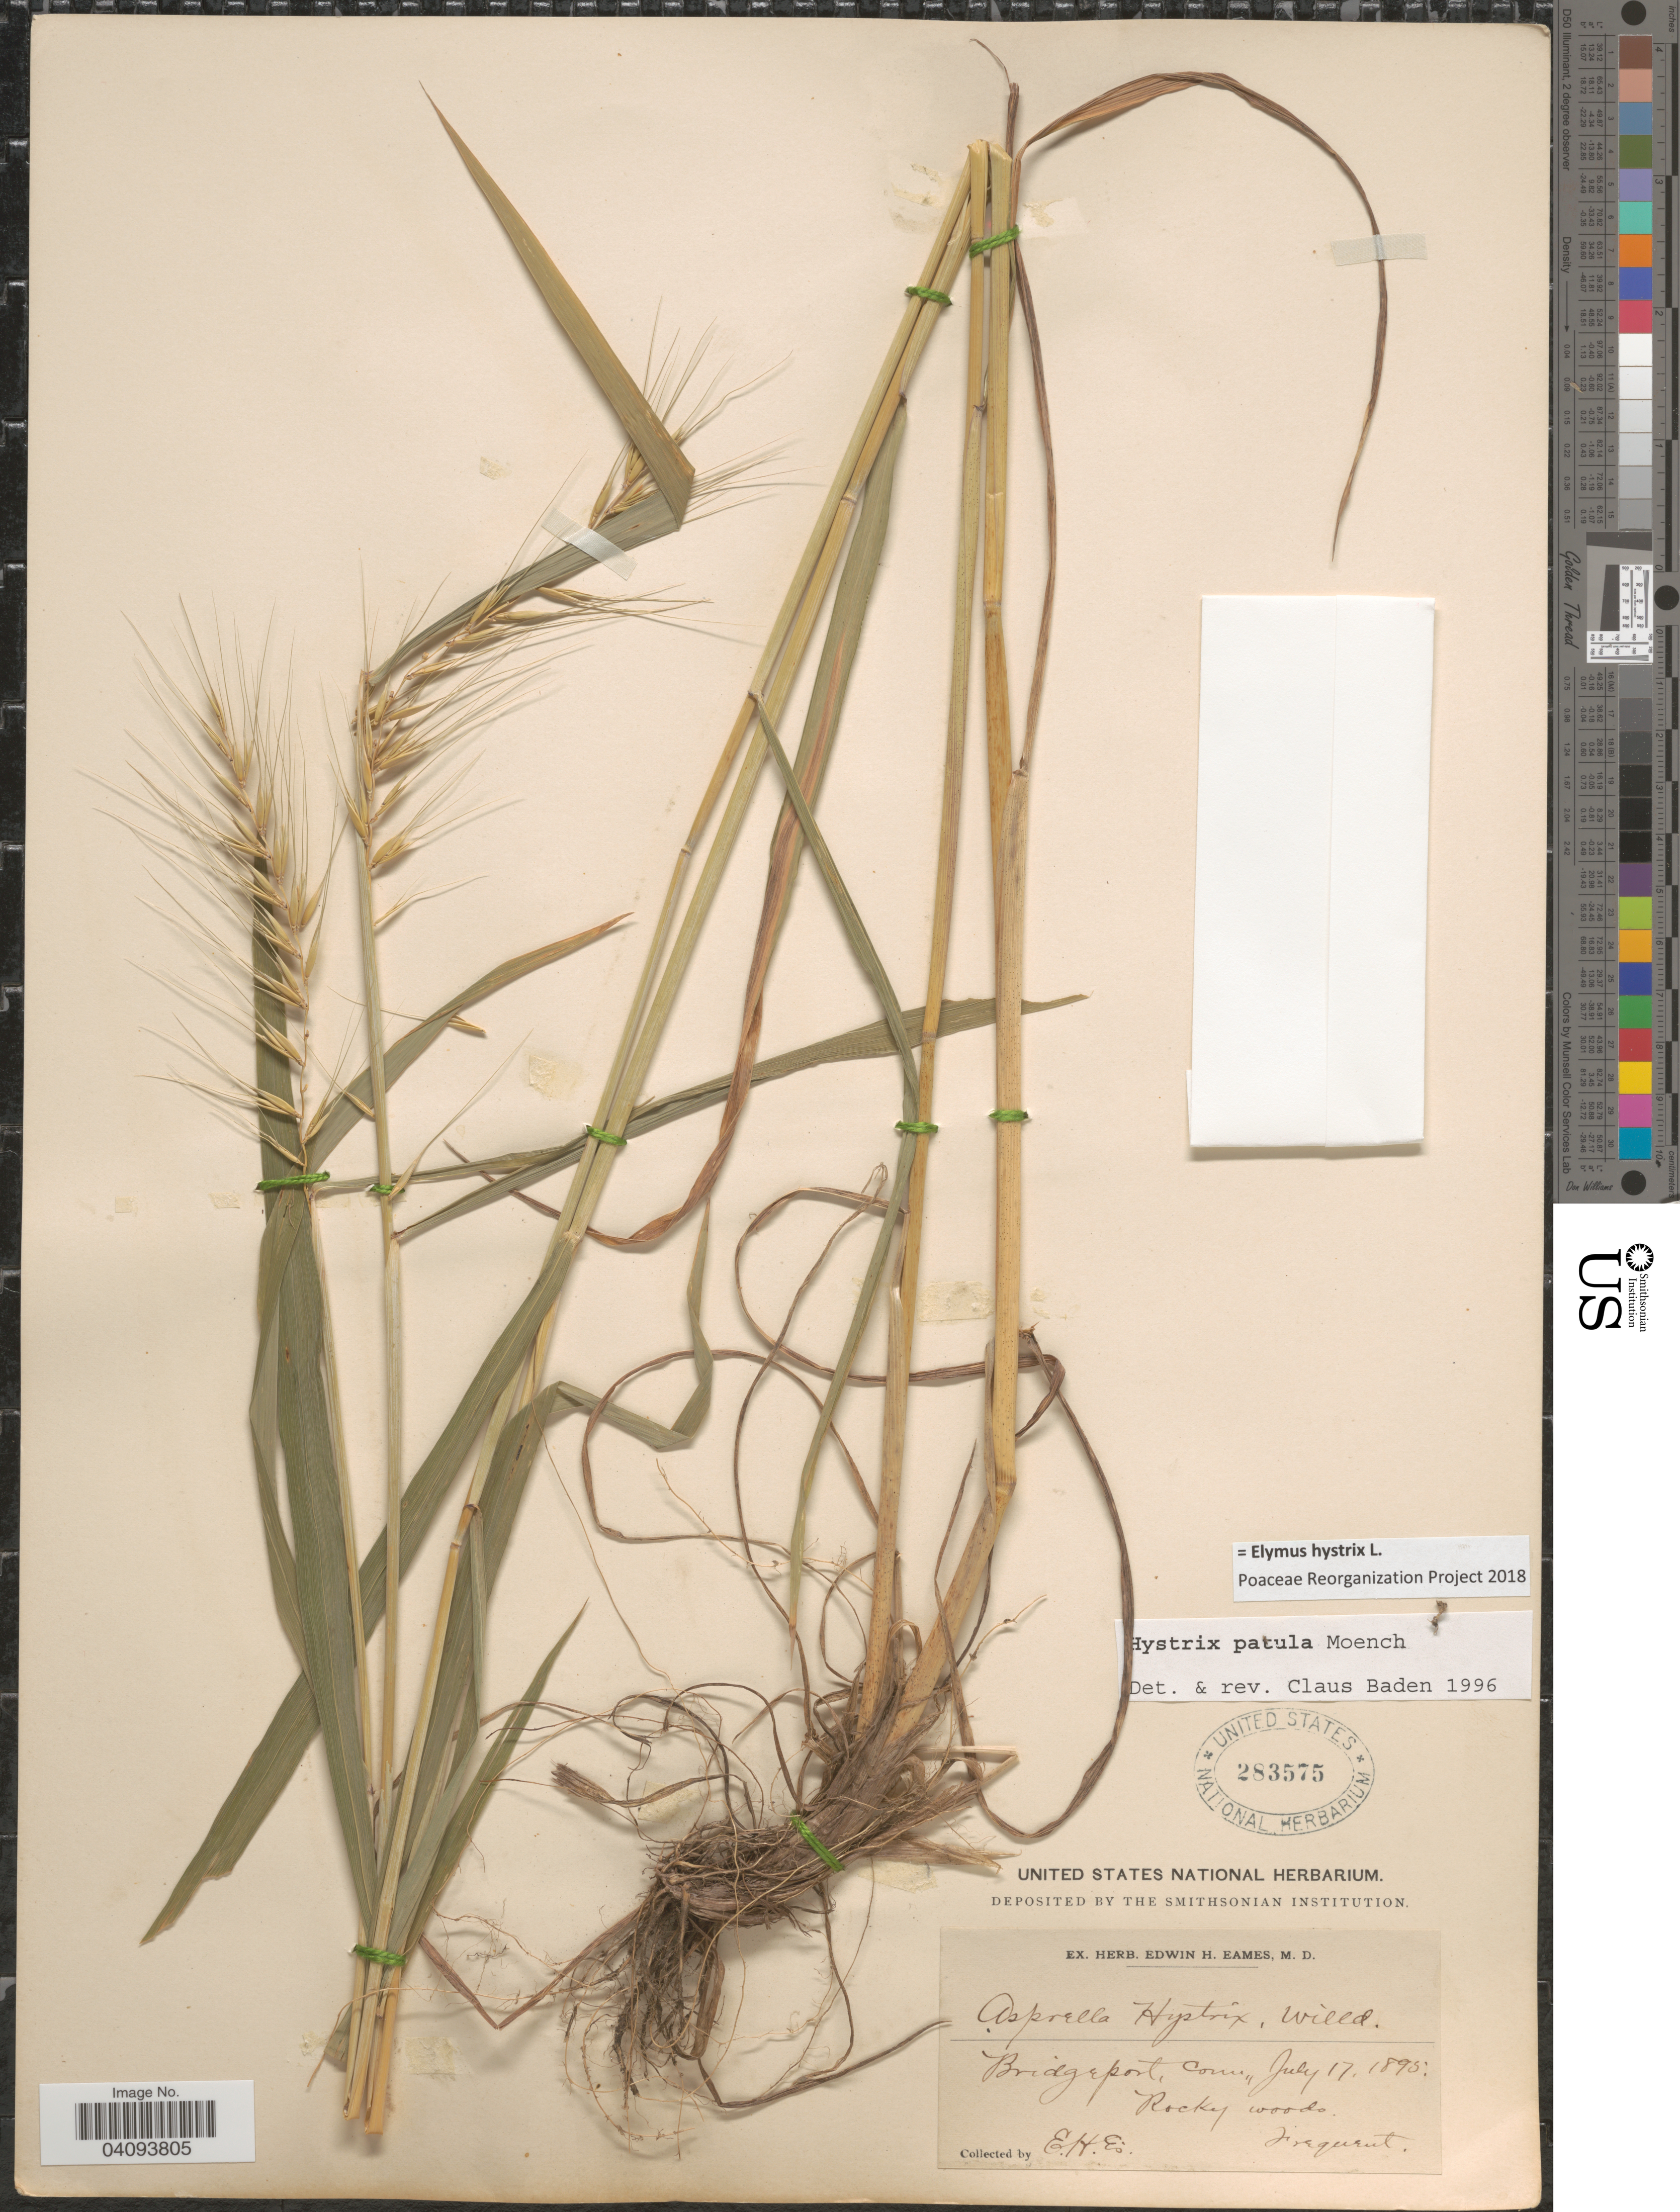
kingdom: Plantae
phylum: Tracheophyta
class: Liliopsida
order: Poales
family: Poaceae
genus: Elymus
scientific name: Elymus hystrix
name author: L.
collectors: E. H. Eames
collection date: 1895-07-17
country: United States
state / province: Connecticut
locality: Bridgeport.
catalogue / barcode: US 283575